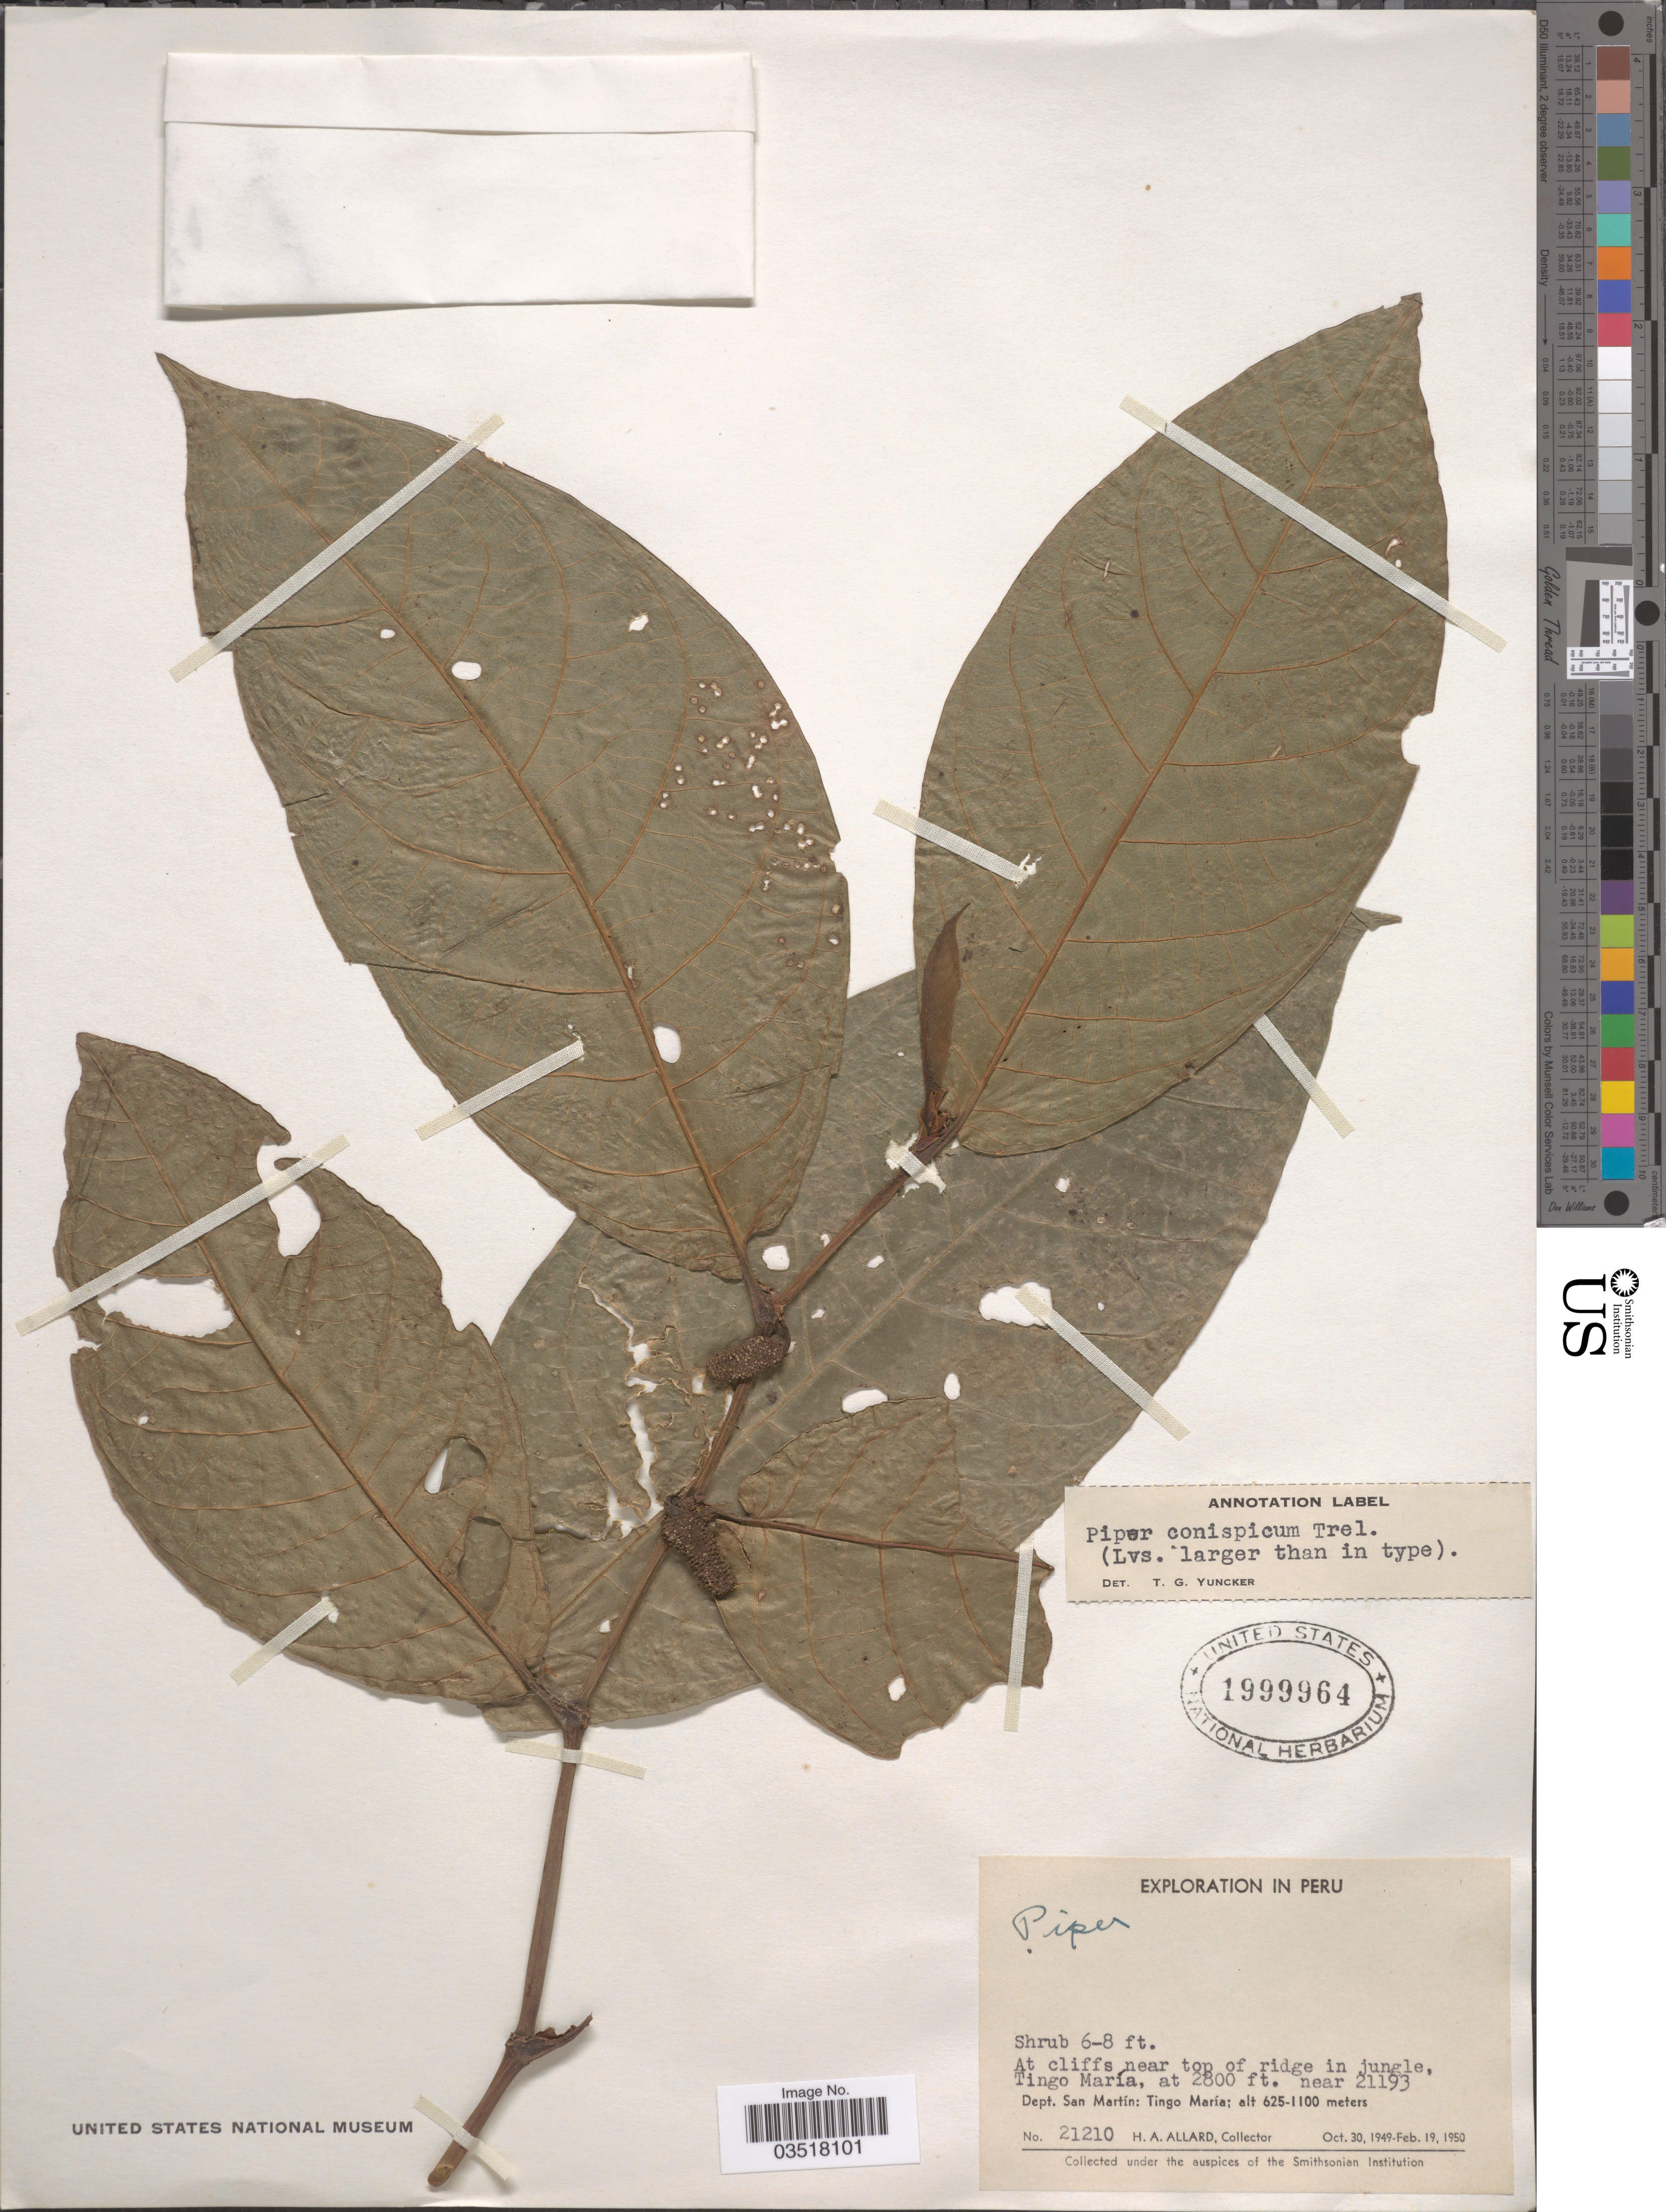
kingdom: Plantae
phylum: Tracheophyta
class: Magnoliopsida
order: Piperales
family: Piperaceae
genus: Piper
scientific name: Piper conispicum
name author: Trel. in J.F. Macbr.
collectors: H. A. Allard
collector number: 21210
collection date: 1949-10-30/1950-02-19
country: Peru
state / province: San Martín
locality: At cliffs near top of ridge in jungle, Tingo María, near 21193. Dept. San Martín.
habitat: at cliffs near top of ridge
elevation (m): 625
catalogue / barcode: US 1999964